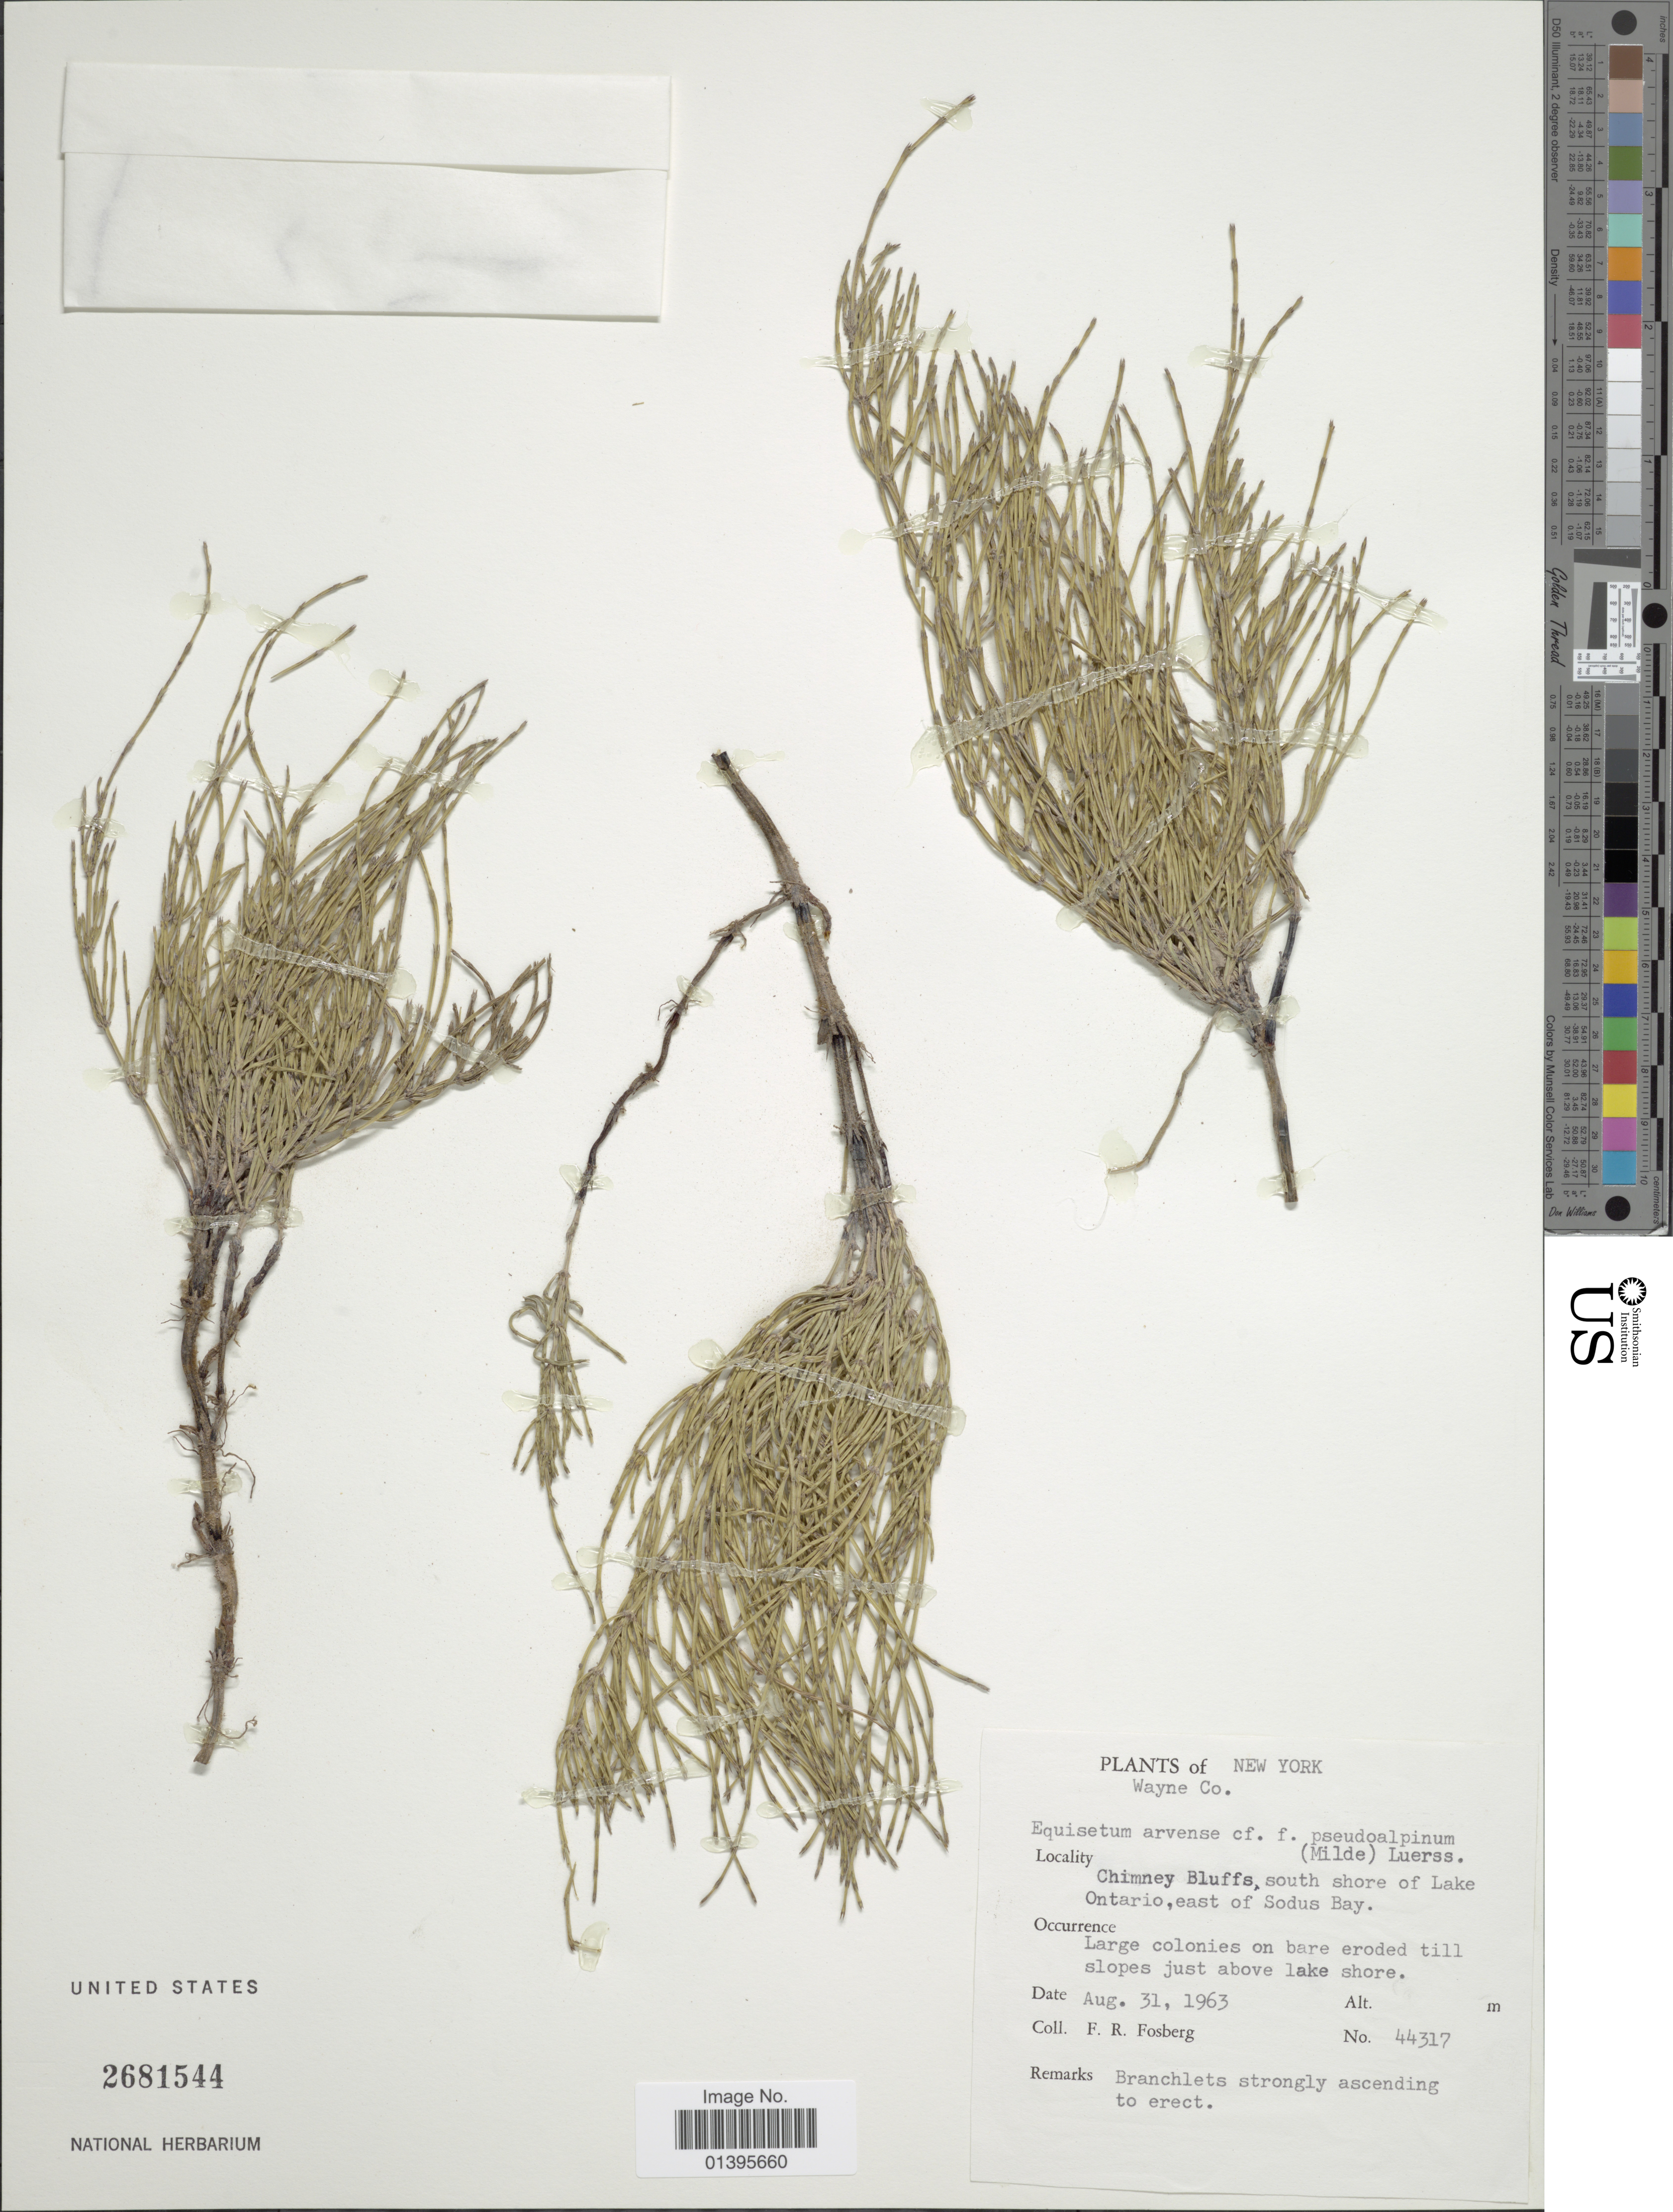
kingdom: Plantae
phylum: Tracheophyta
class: Polypodiopsida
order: Equisetales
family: Equisetaceae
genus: Equisetum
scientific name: Equisetum arvense f. pseudoalpinum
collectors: F. R. Fosberg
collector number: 44317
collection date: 1963-08-31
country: United States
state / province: New York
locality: Wayne Co. Chimney Bluffs, south shore of Lake Ontario, east of Sodus Bay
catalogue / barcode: US 2681544